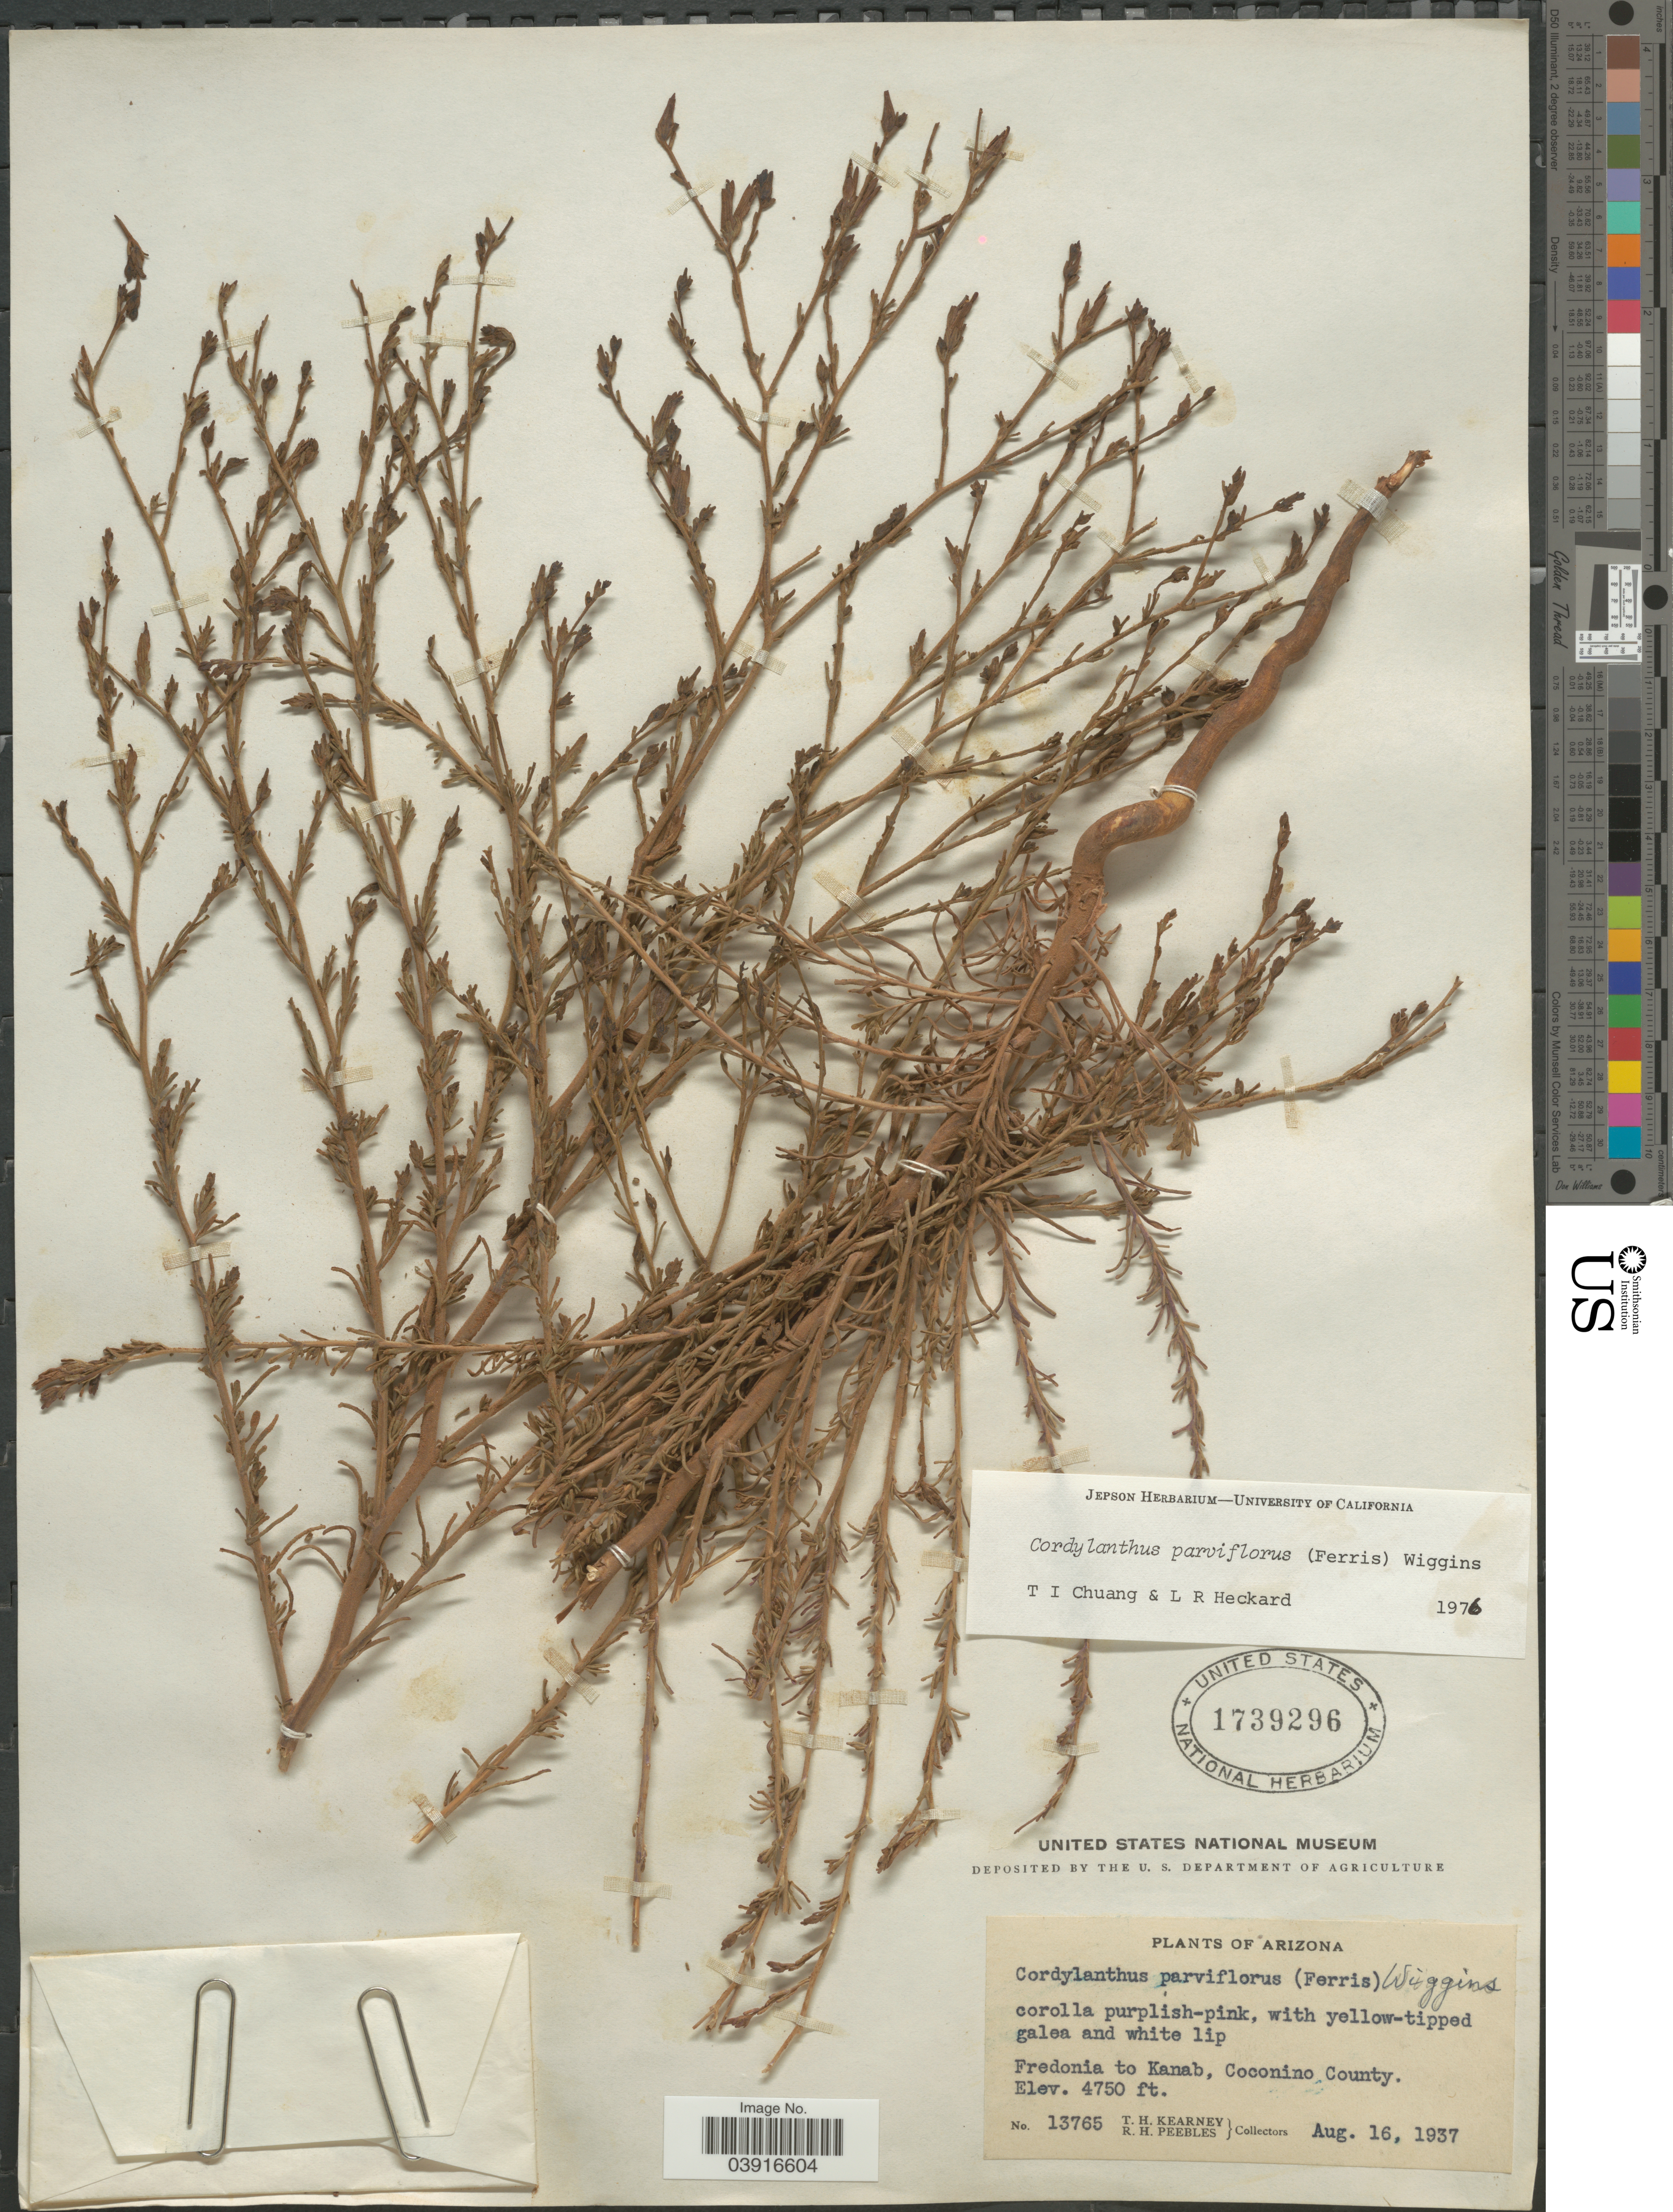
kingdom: Plantae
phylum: Tracheophyta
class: Magnoliopsida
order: Lamiales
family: Orobanchaceae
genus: Cordylanthus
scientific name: Cordylanthus parviflorus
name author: (Ferris) Wiggins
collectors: T. H. Kearney & R. H. Peebles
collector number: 13765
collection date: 1937-08-16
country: United States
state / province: Arizona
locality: Fredonia to Kanab, Coconino County.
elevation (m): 1448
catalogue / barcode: US 1739296